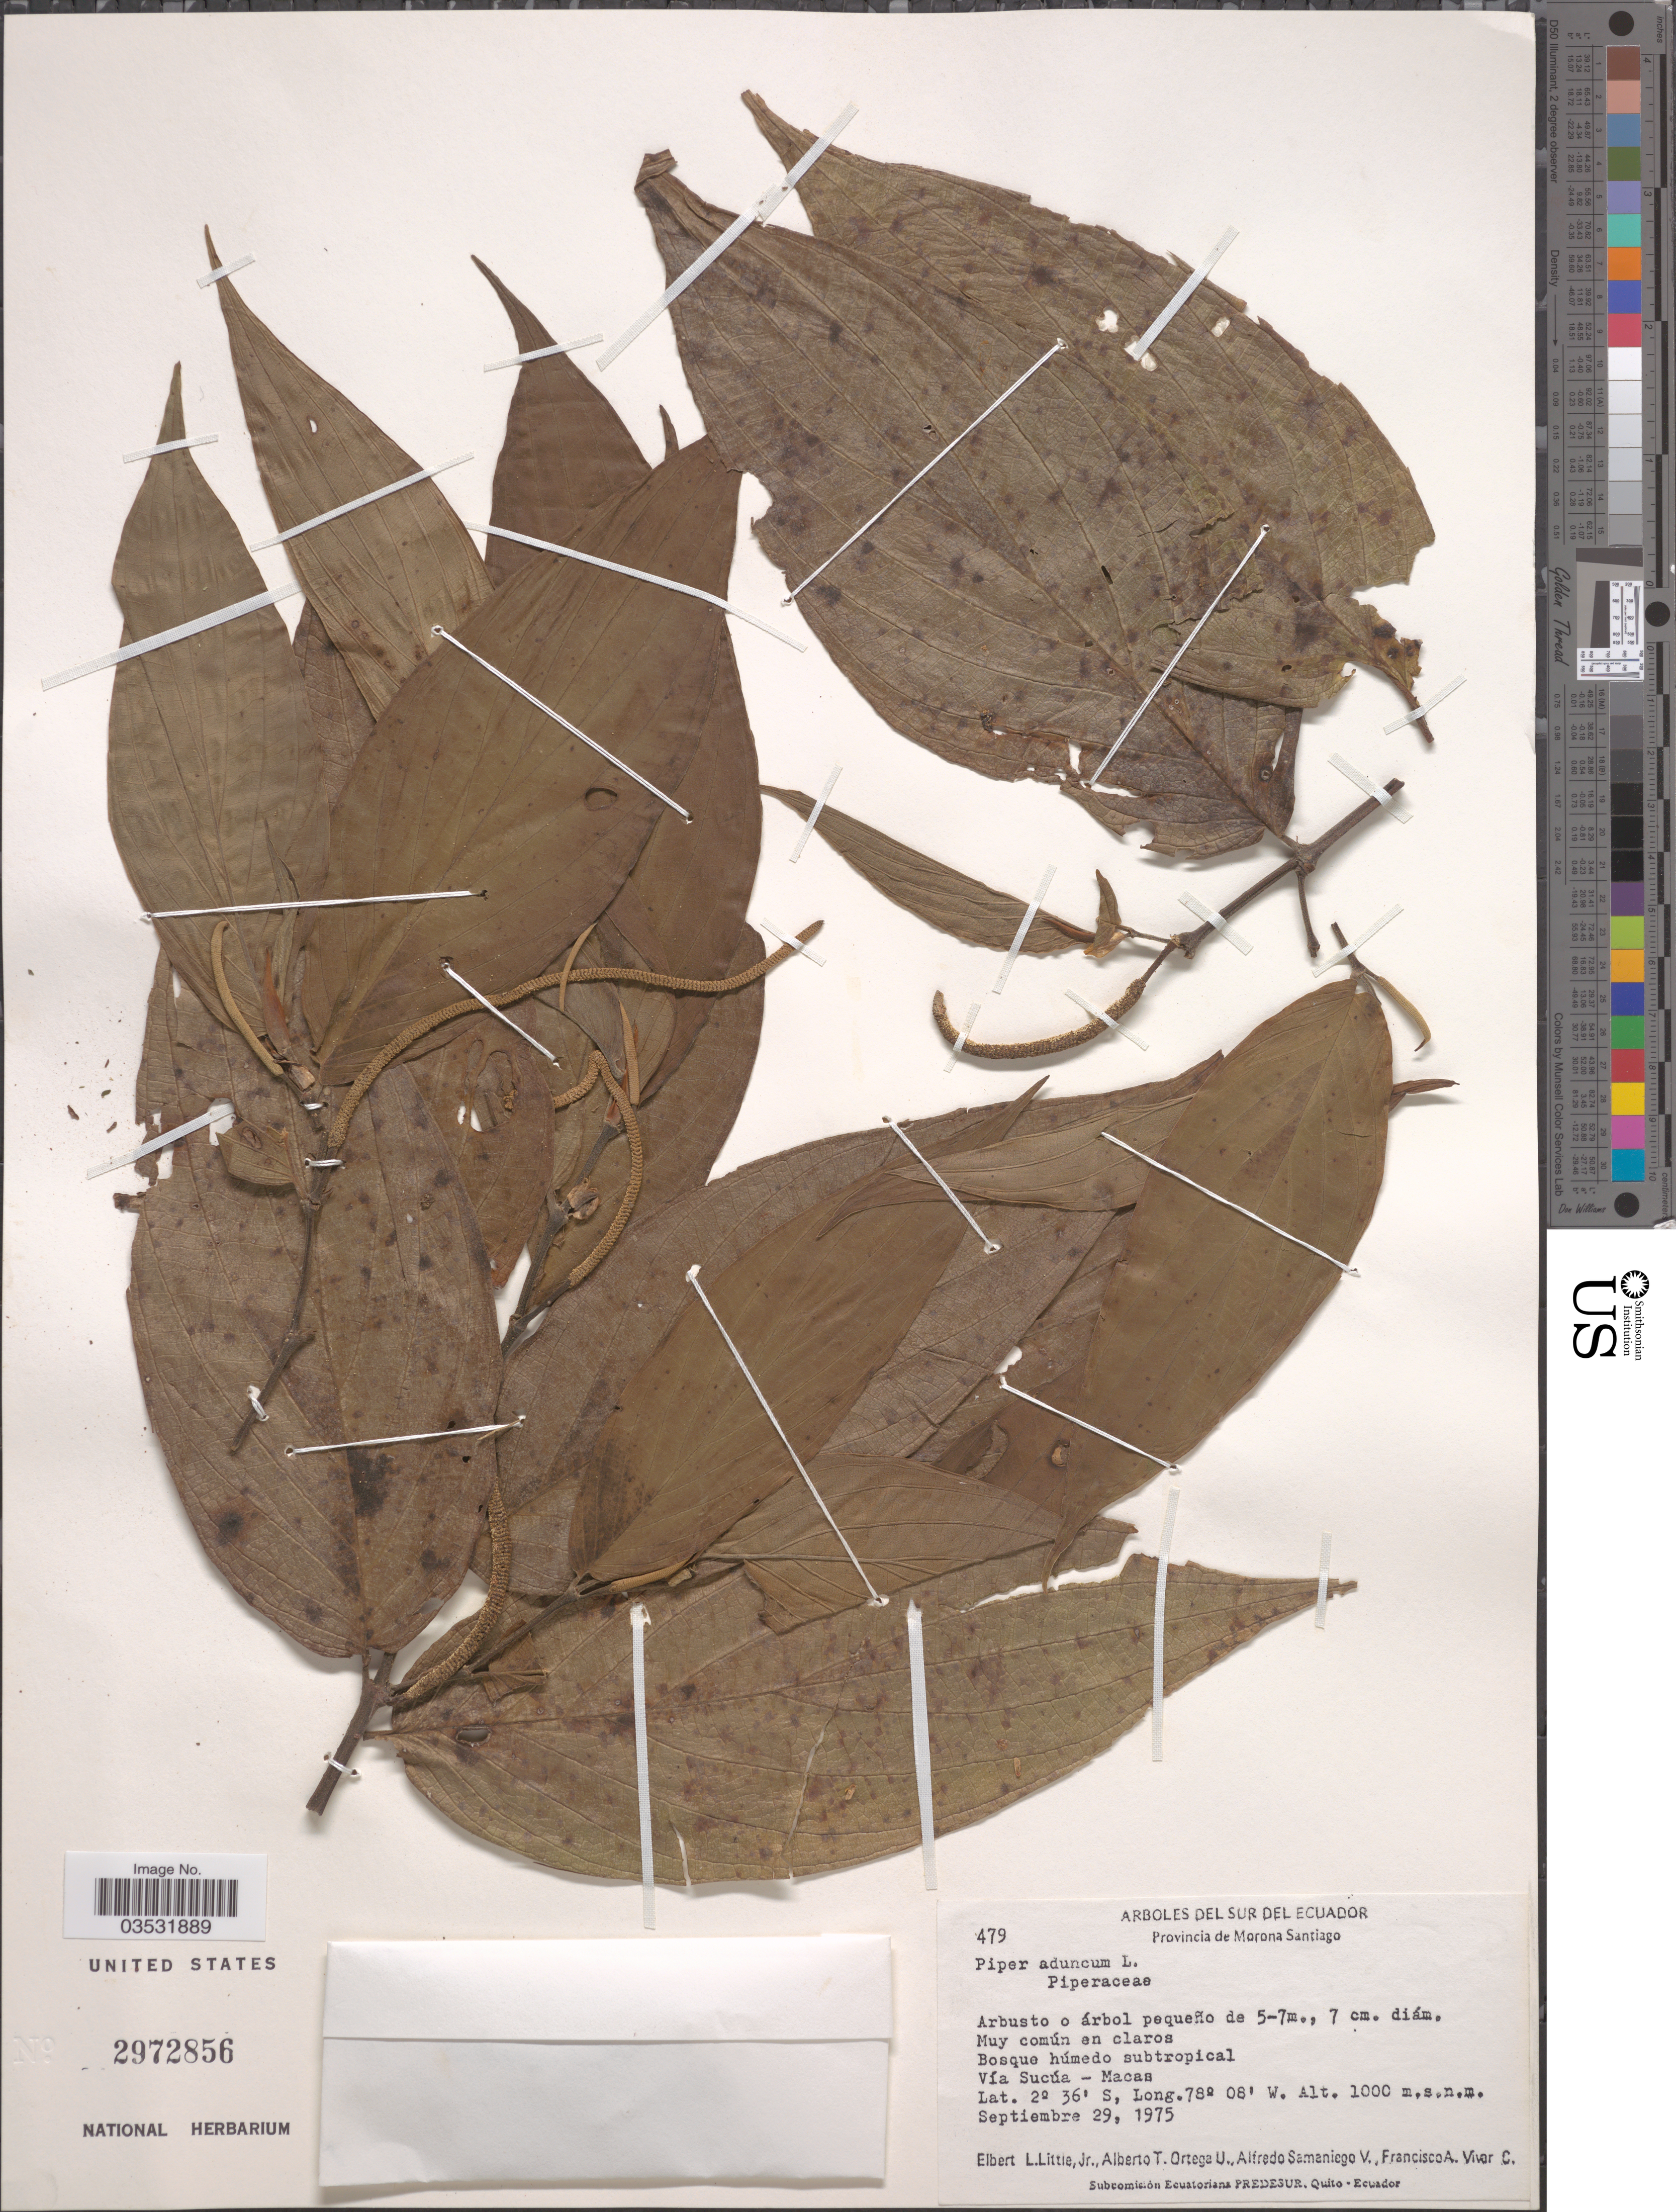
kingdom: Plantae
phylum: Tracheophyta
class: Magnoliopsida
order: Piperales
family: Piperaceae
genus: Piper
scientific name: Piper aduncum var. aduncum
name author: L.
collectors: E. L. Little, A. T. Ortega U., A. V. Samaniego & F. A. Vivar C.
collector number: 479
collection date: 1975-09-29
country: Ecuador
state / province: Morona-Santiago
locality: Sur del Ecuador. Bosque húmedo subtropical. Vía Sucúa - Macas.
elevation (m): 1000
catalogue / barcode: US 2972856